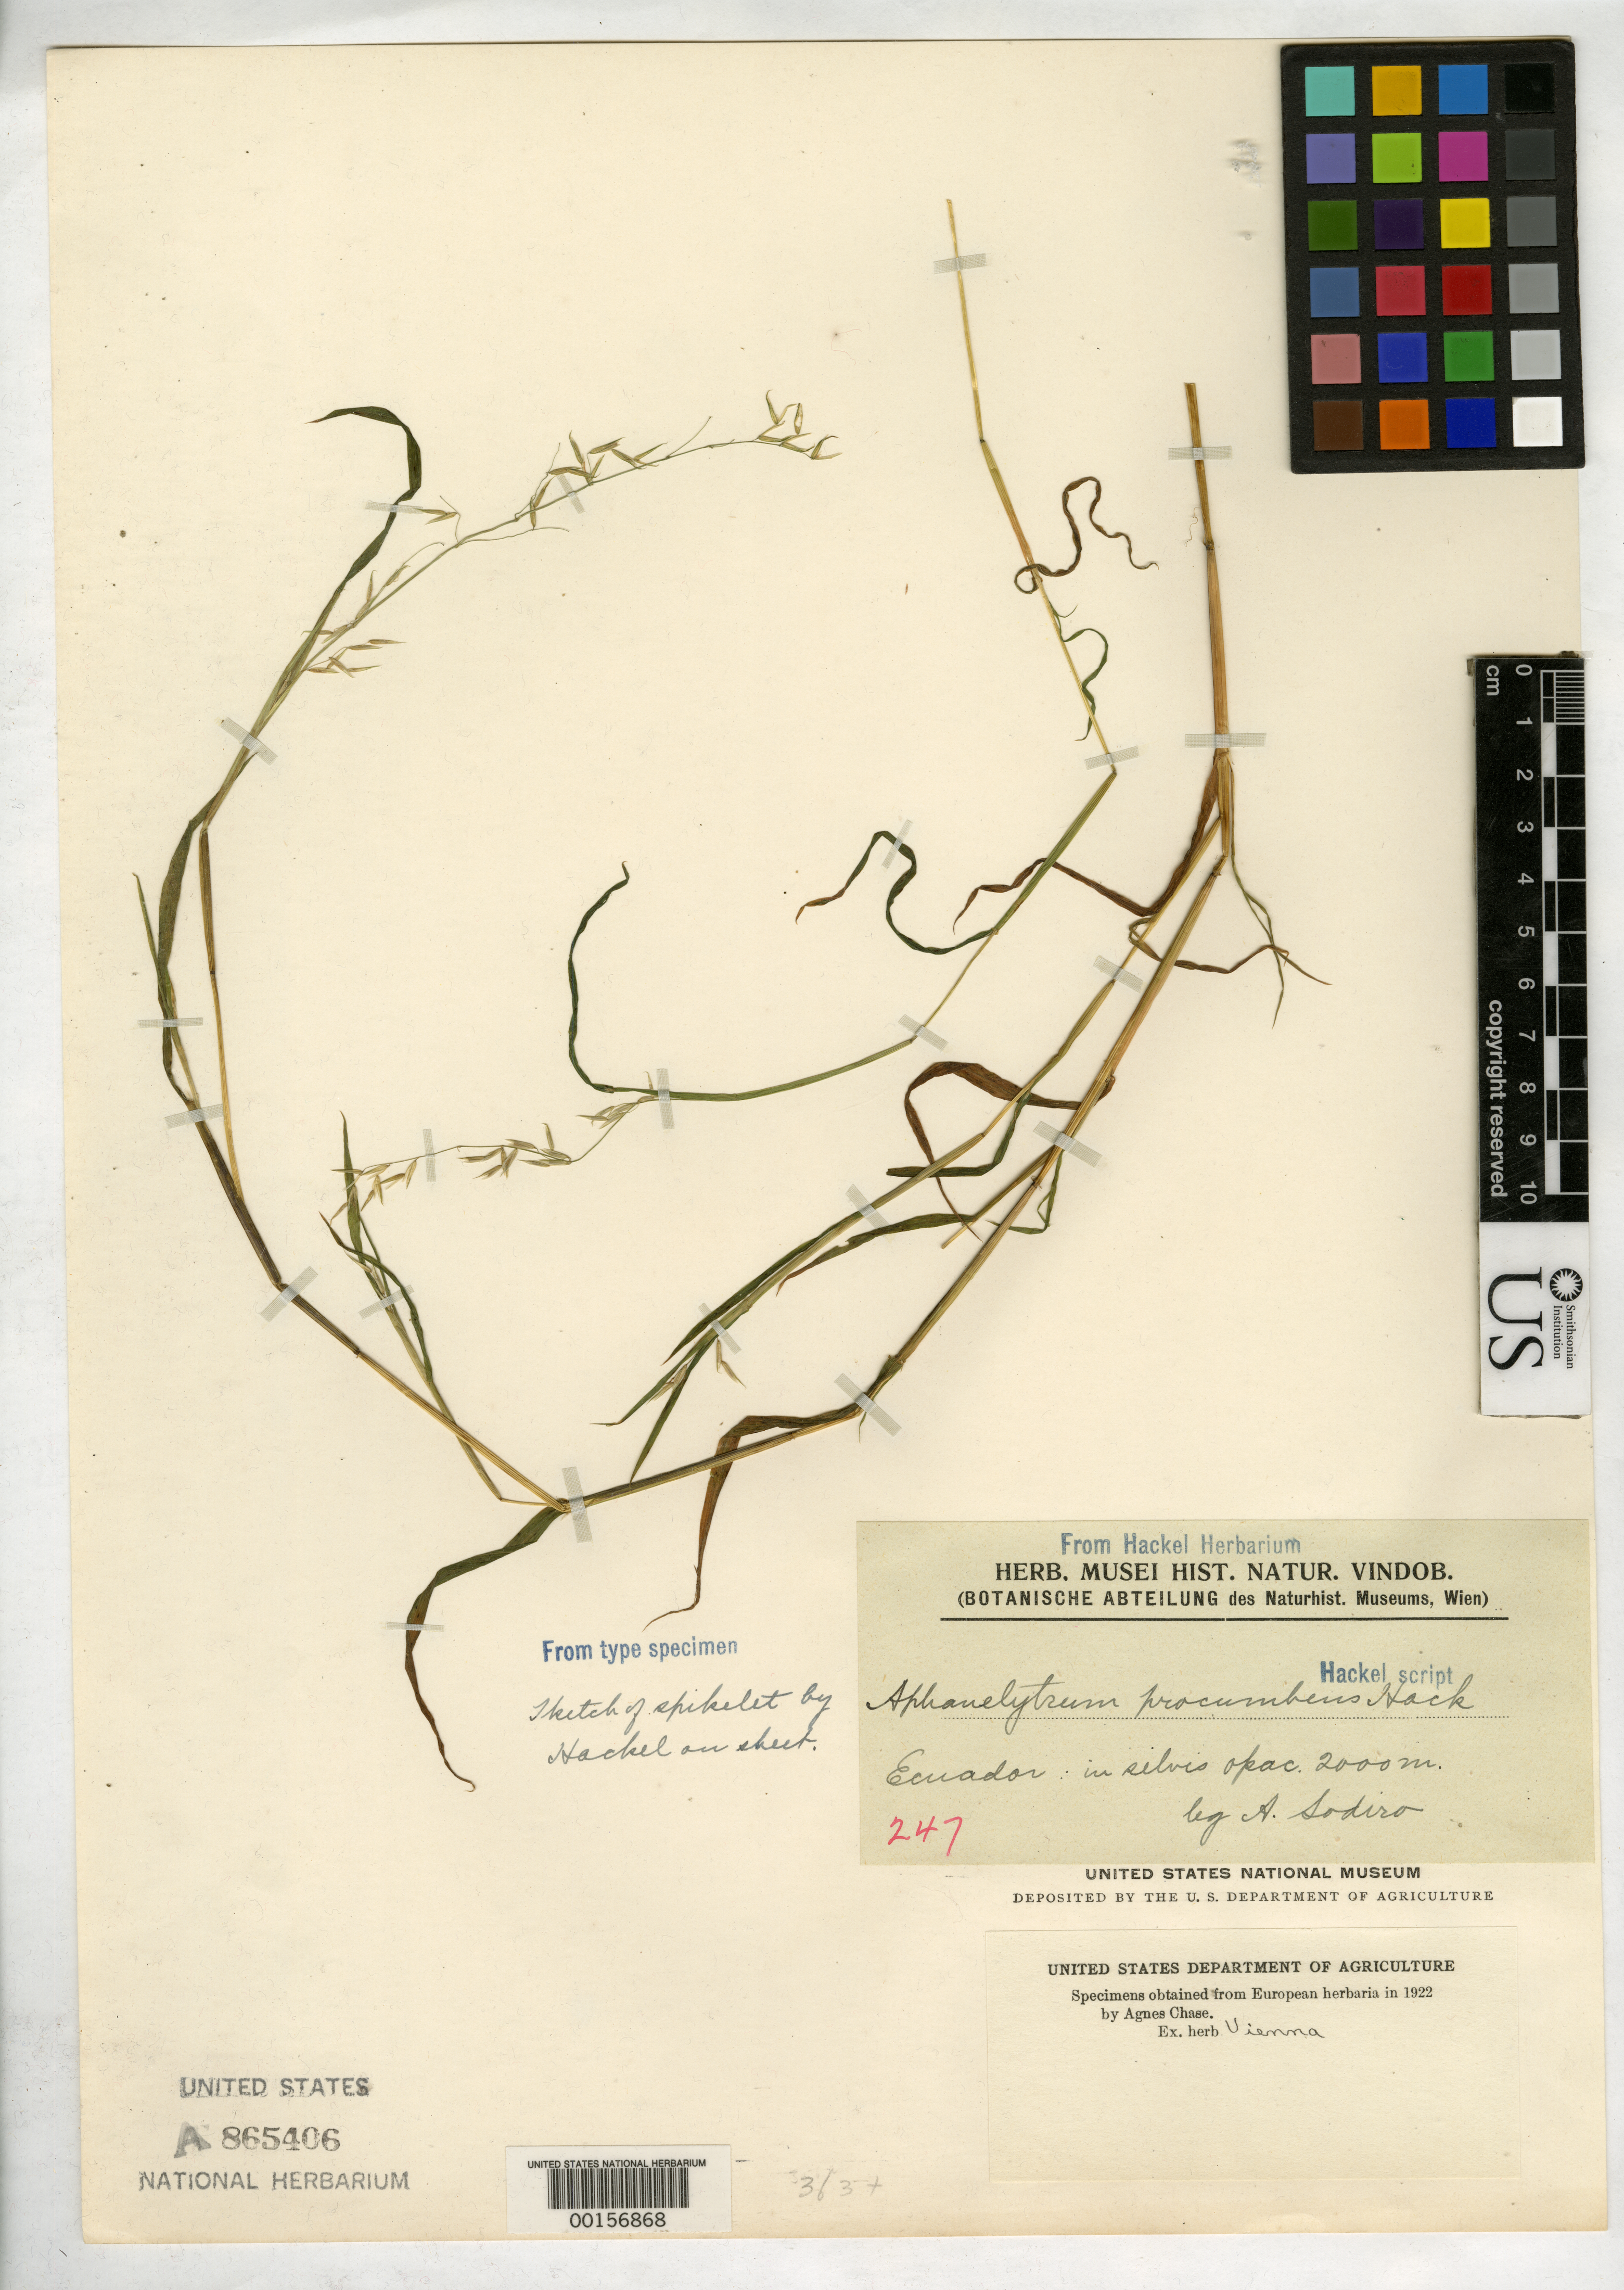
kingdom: Plantae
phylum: Tracheophyta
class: Liliopsida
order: Poales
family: Poaceae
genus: Aphanelytrum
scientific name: Aphanelytrum procumbens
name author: Hack.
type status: Type Fragment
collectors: L. Sodiro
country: Ecuador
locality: In silvis opacis reg. Subandinae.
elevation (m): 2000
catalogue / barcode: US 865406A